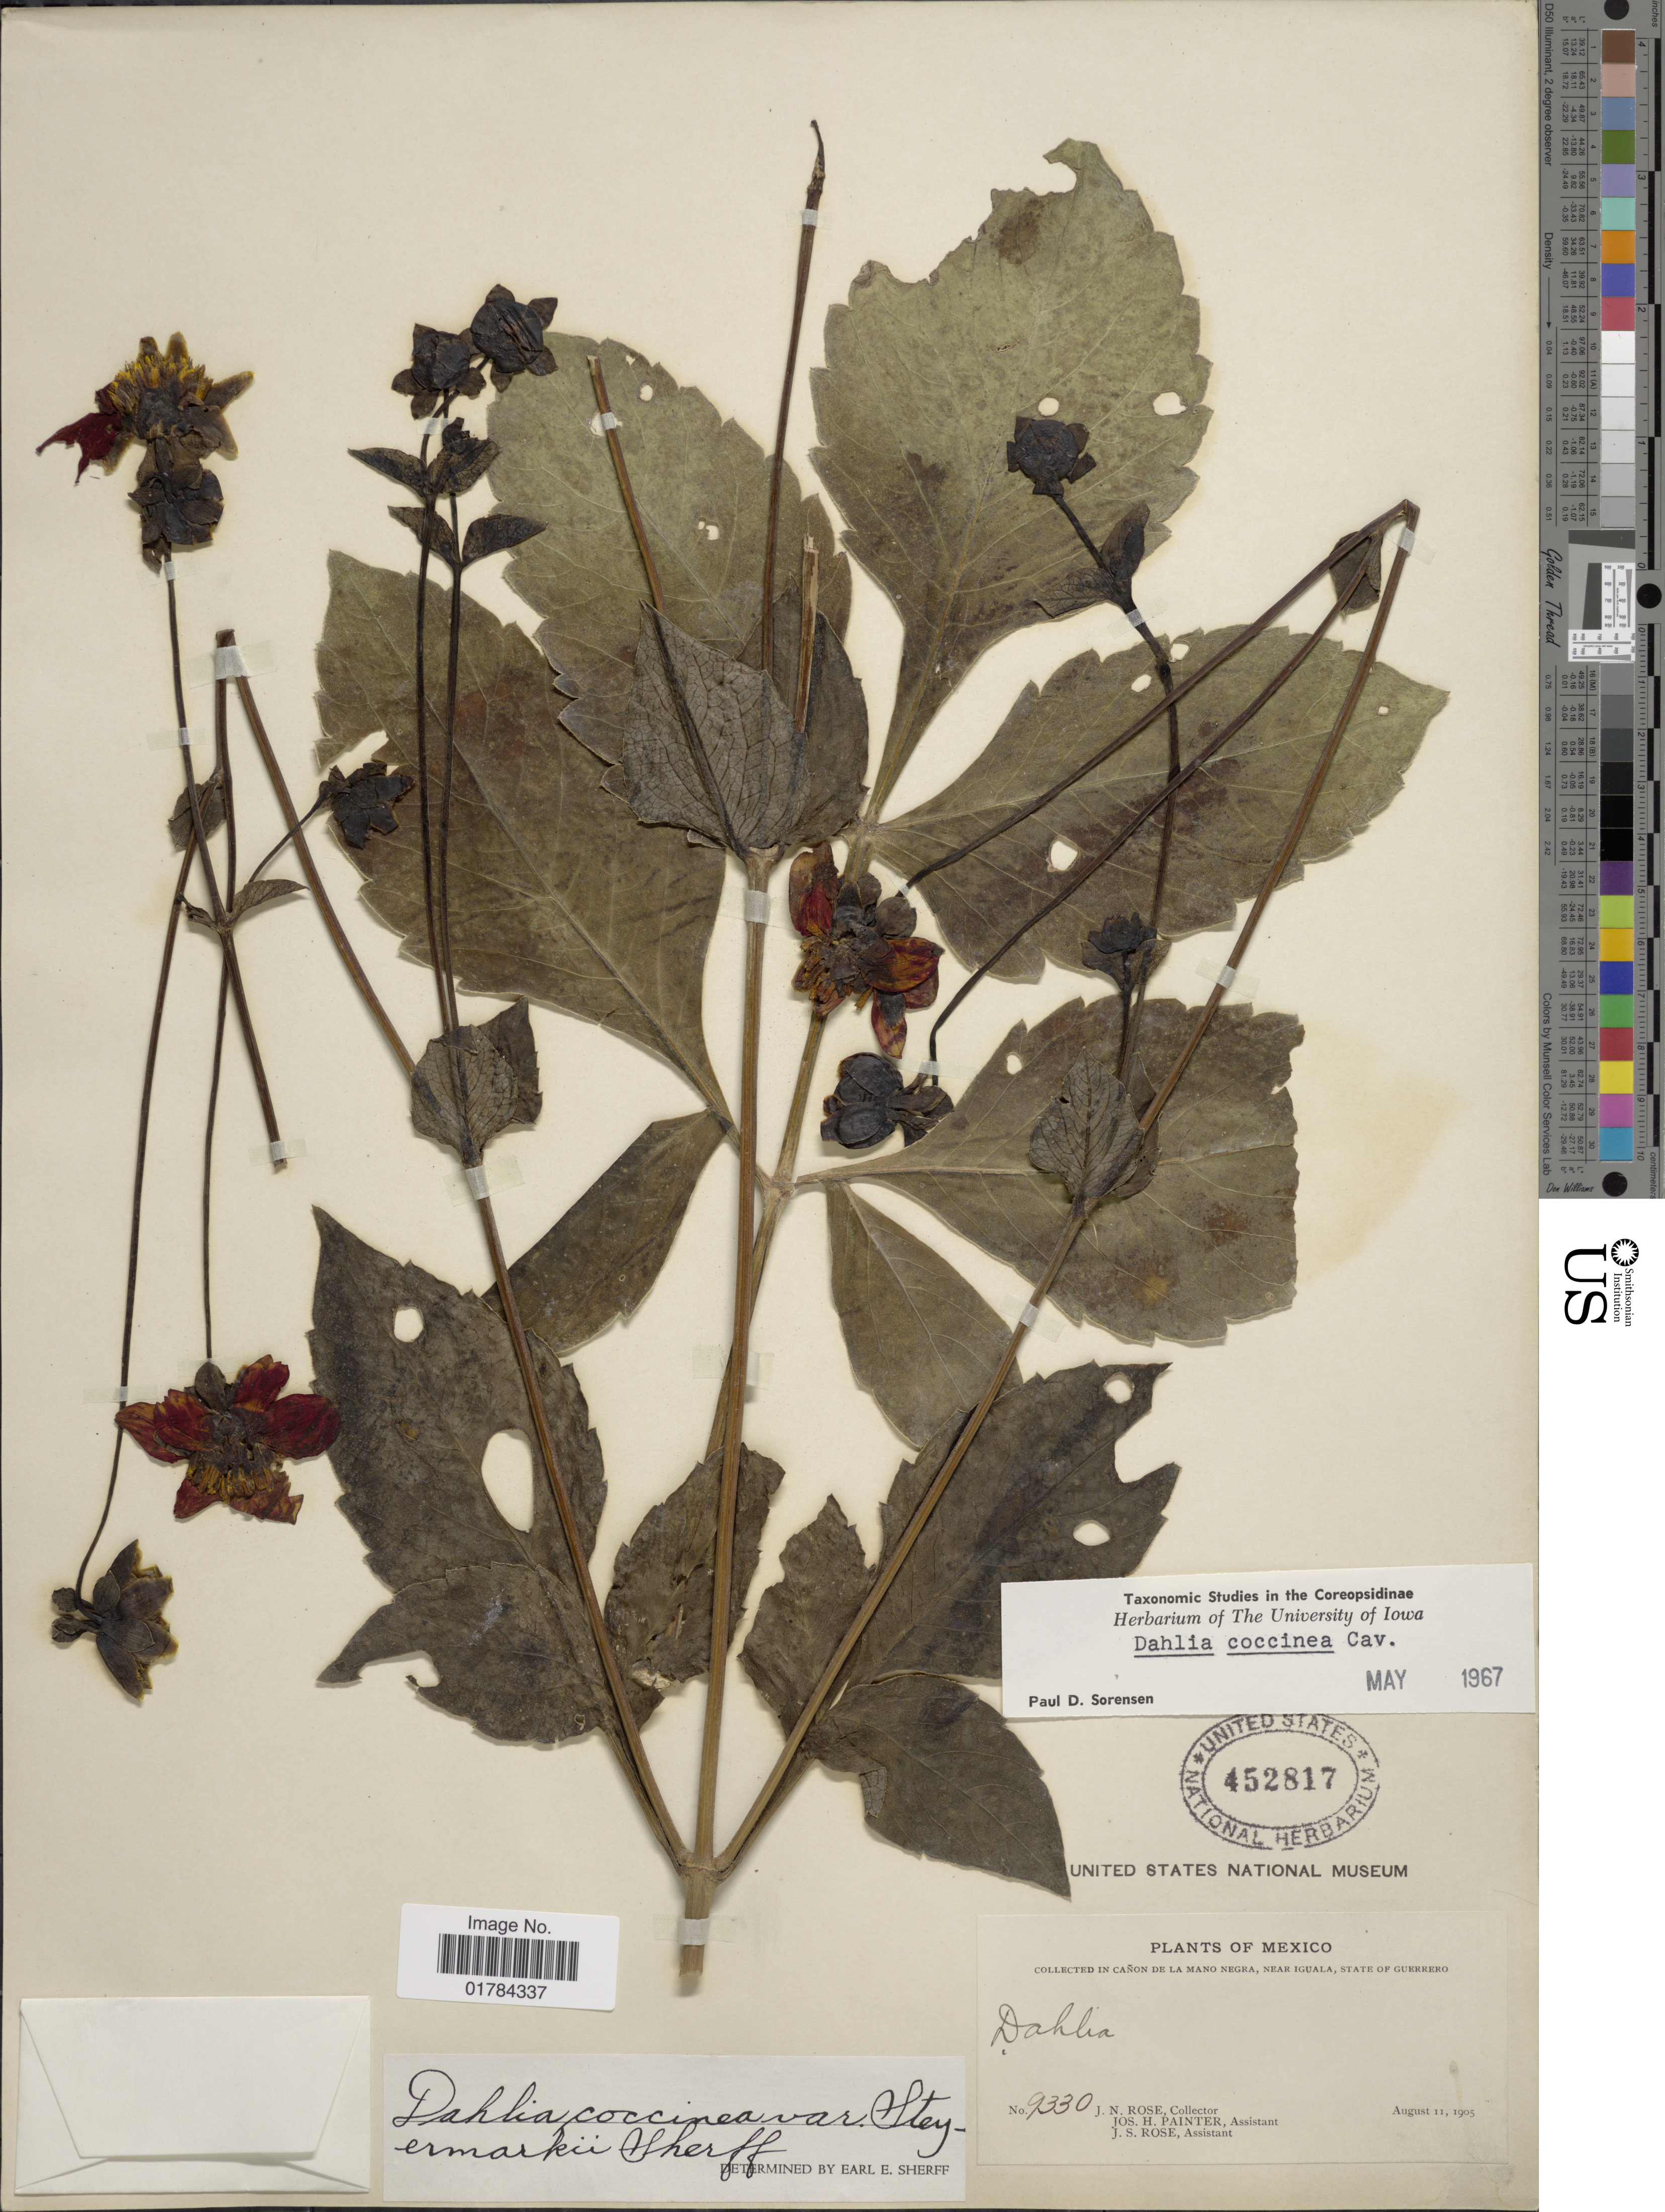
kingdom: Plantae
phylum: Tracheophyta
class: Magnoliopsida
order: Asterales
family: Asteraceae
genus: Dahlia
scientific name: Dahlia coccinea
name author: Cav.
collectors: J. N. Rose, J. H. Painter & J. S. Rose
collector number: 9330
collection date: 1905-08-11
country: Mexico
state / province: Guerrero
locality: Canon de la Mano Negra, near Iguala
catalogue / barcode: US 452817